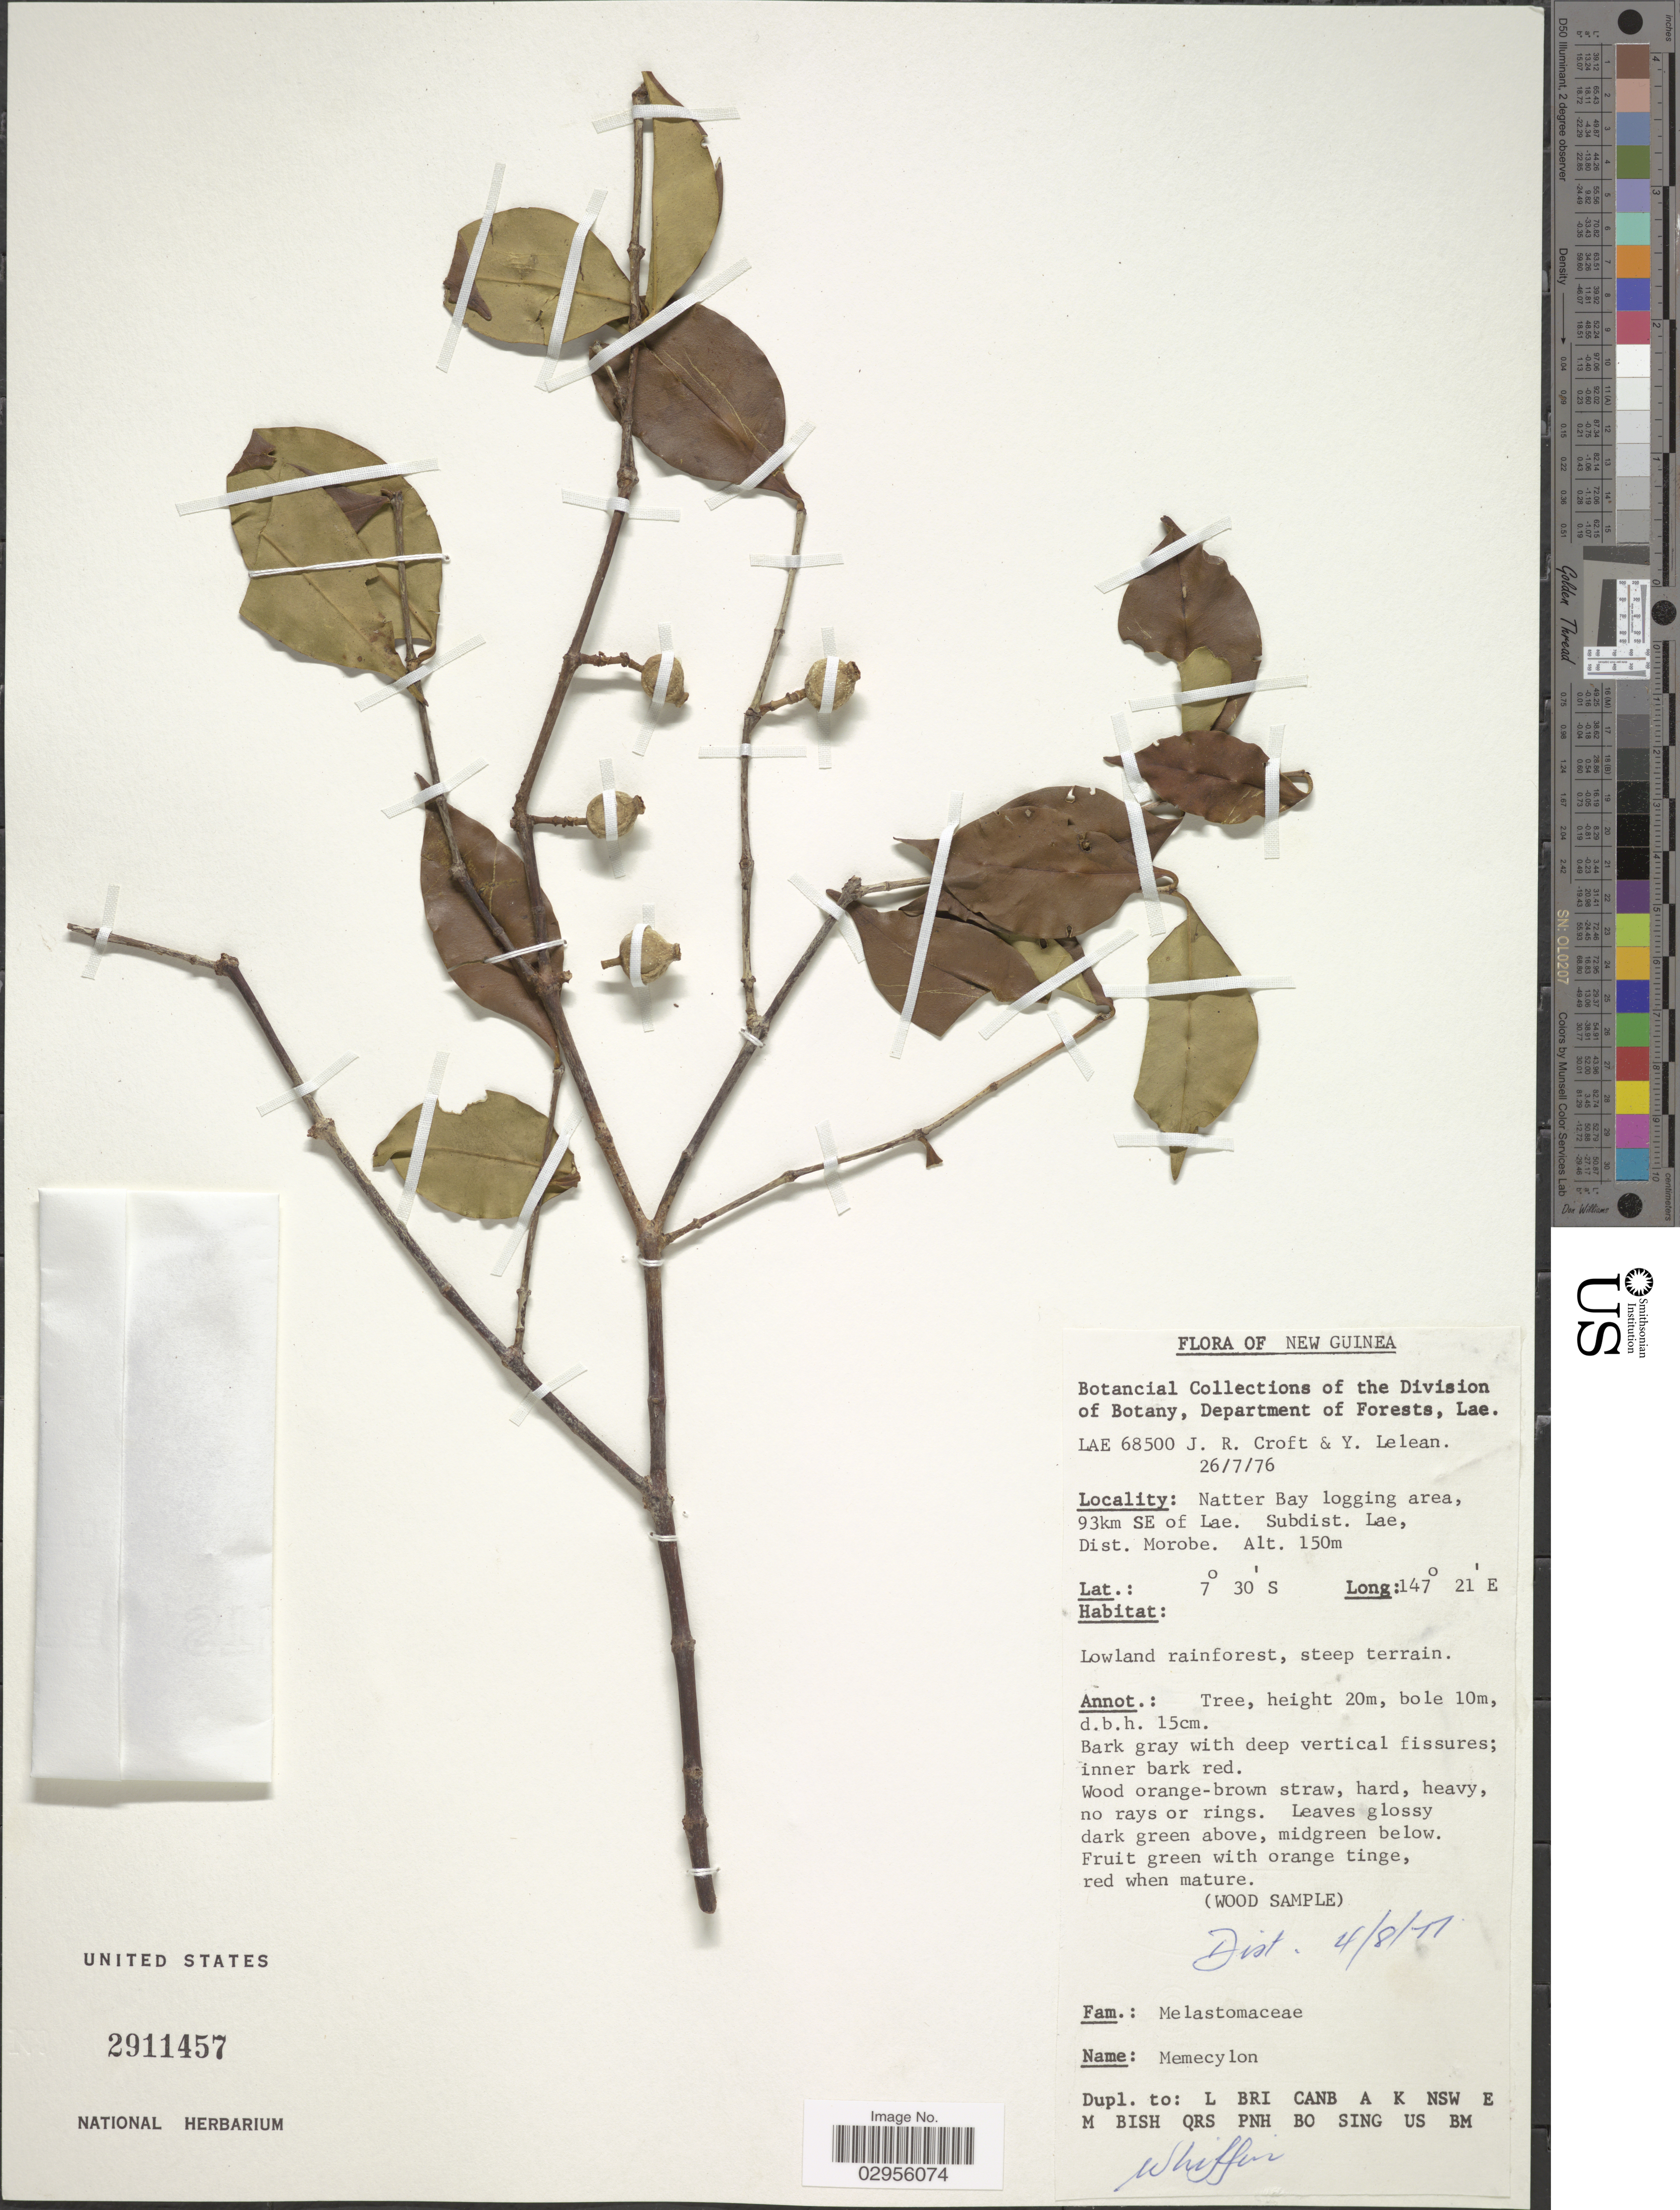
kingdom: Plantae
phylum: Tracheophyta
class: Magnoliopsida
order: Myrtales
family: Melastomataceae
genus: Memecylon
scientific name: Memecylon sp.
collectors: J. R. Croft & Y. Lelean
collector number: LAE 68500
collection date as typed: Transcribed d/m/y: 26/7/76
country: Papua New Guinea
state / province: Morobe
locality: New Guinea. Natter Bay logging area, 93km SE of Lae. Subdist. Lae, Dist. Morobe.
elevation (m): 150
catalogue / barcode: US 2911457